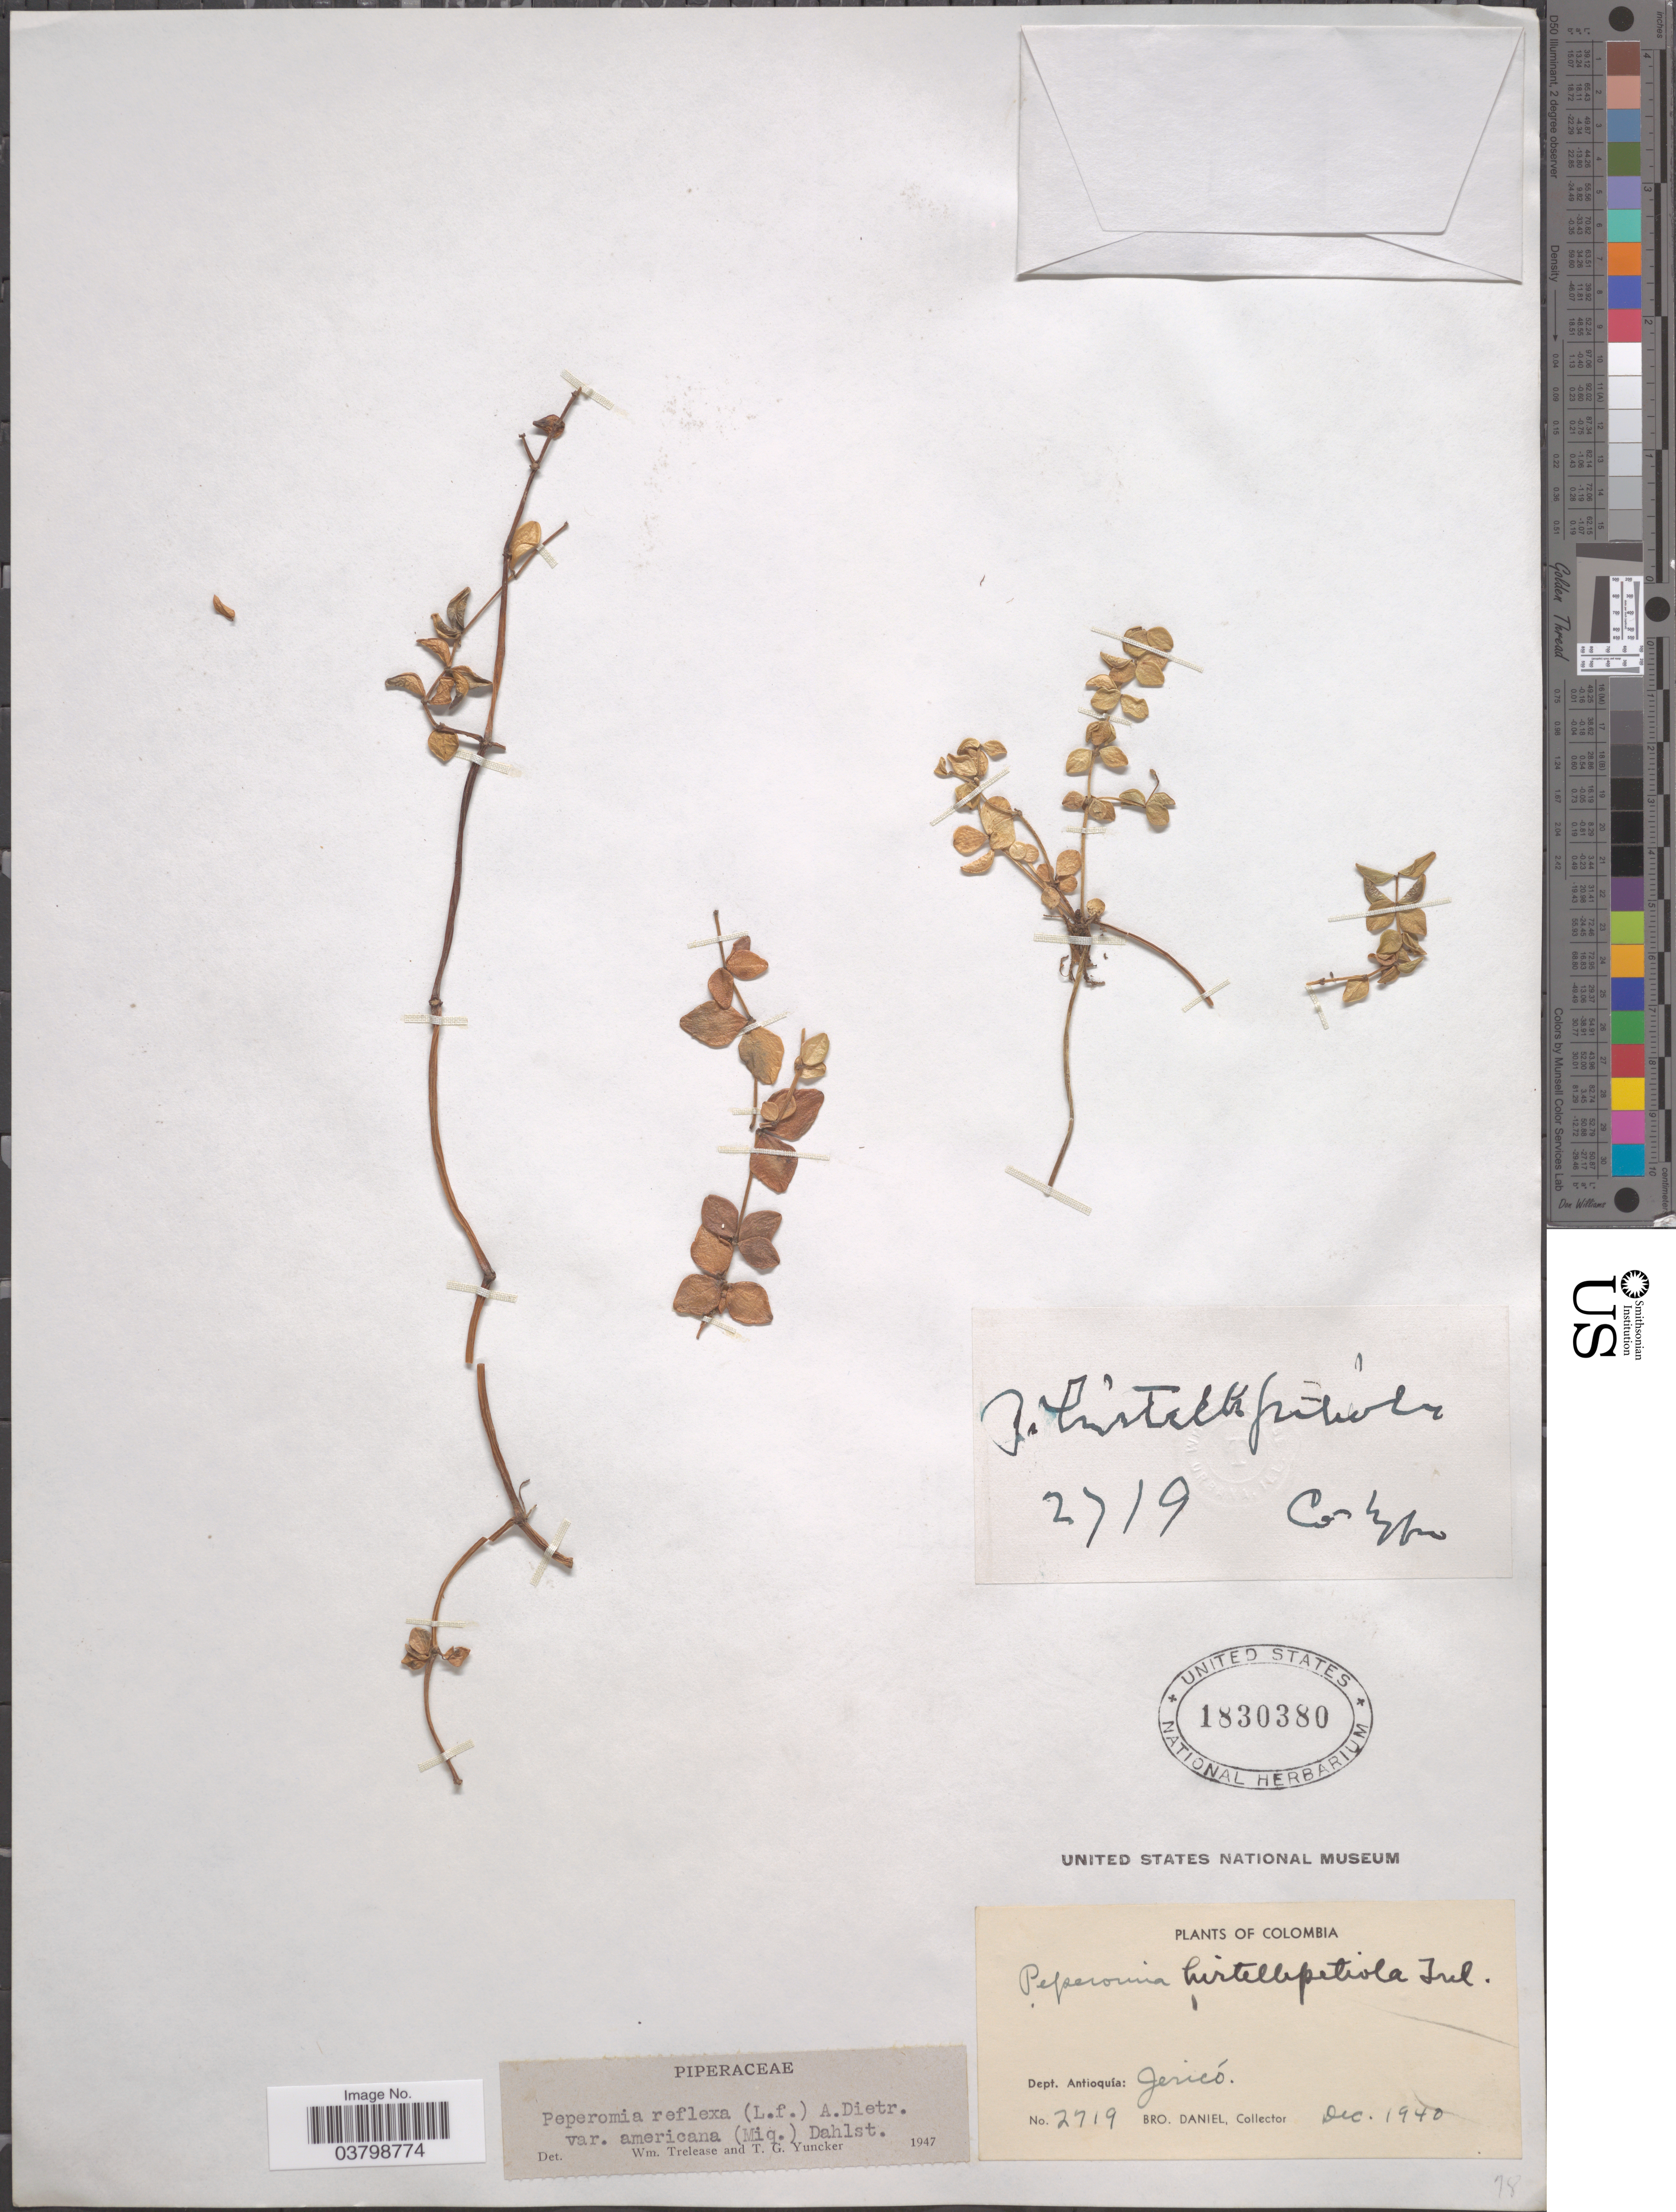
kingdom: Plantae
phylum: Tracheophyta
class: Magnoliopsida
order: Piperales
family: Piperaceae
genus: Peperomia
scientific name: Peperomia tetraphylla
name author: (G. Forst.) Hook. & Arn.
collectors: Bro. Daniel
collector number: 2719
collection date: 1940-12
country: Colombia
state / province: Antioquia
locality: Dept. Antioquía: Jericó.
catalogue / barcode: US 1830380